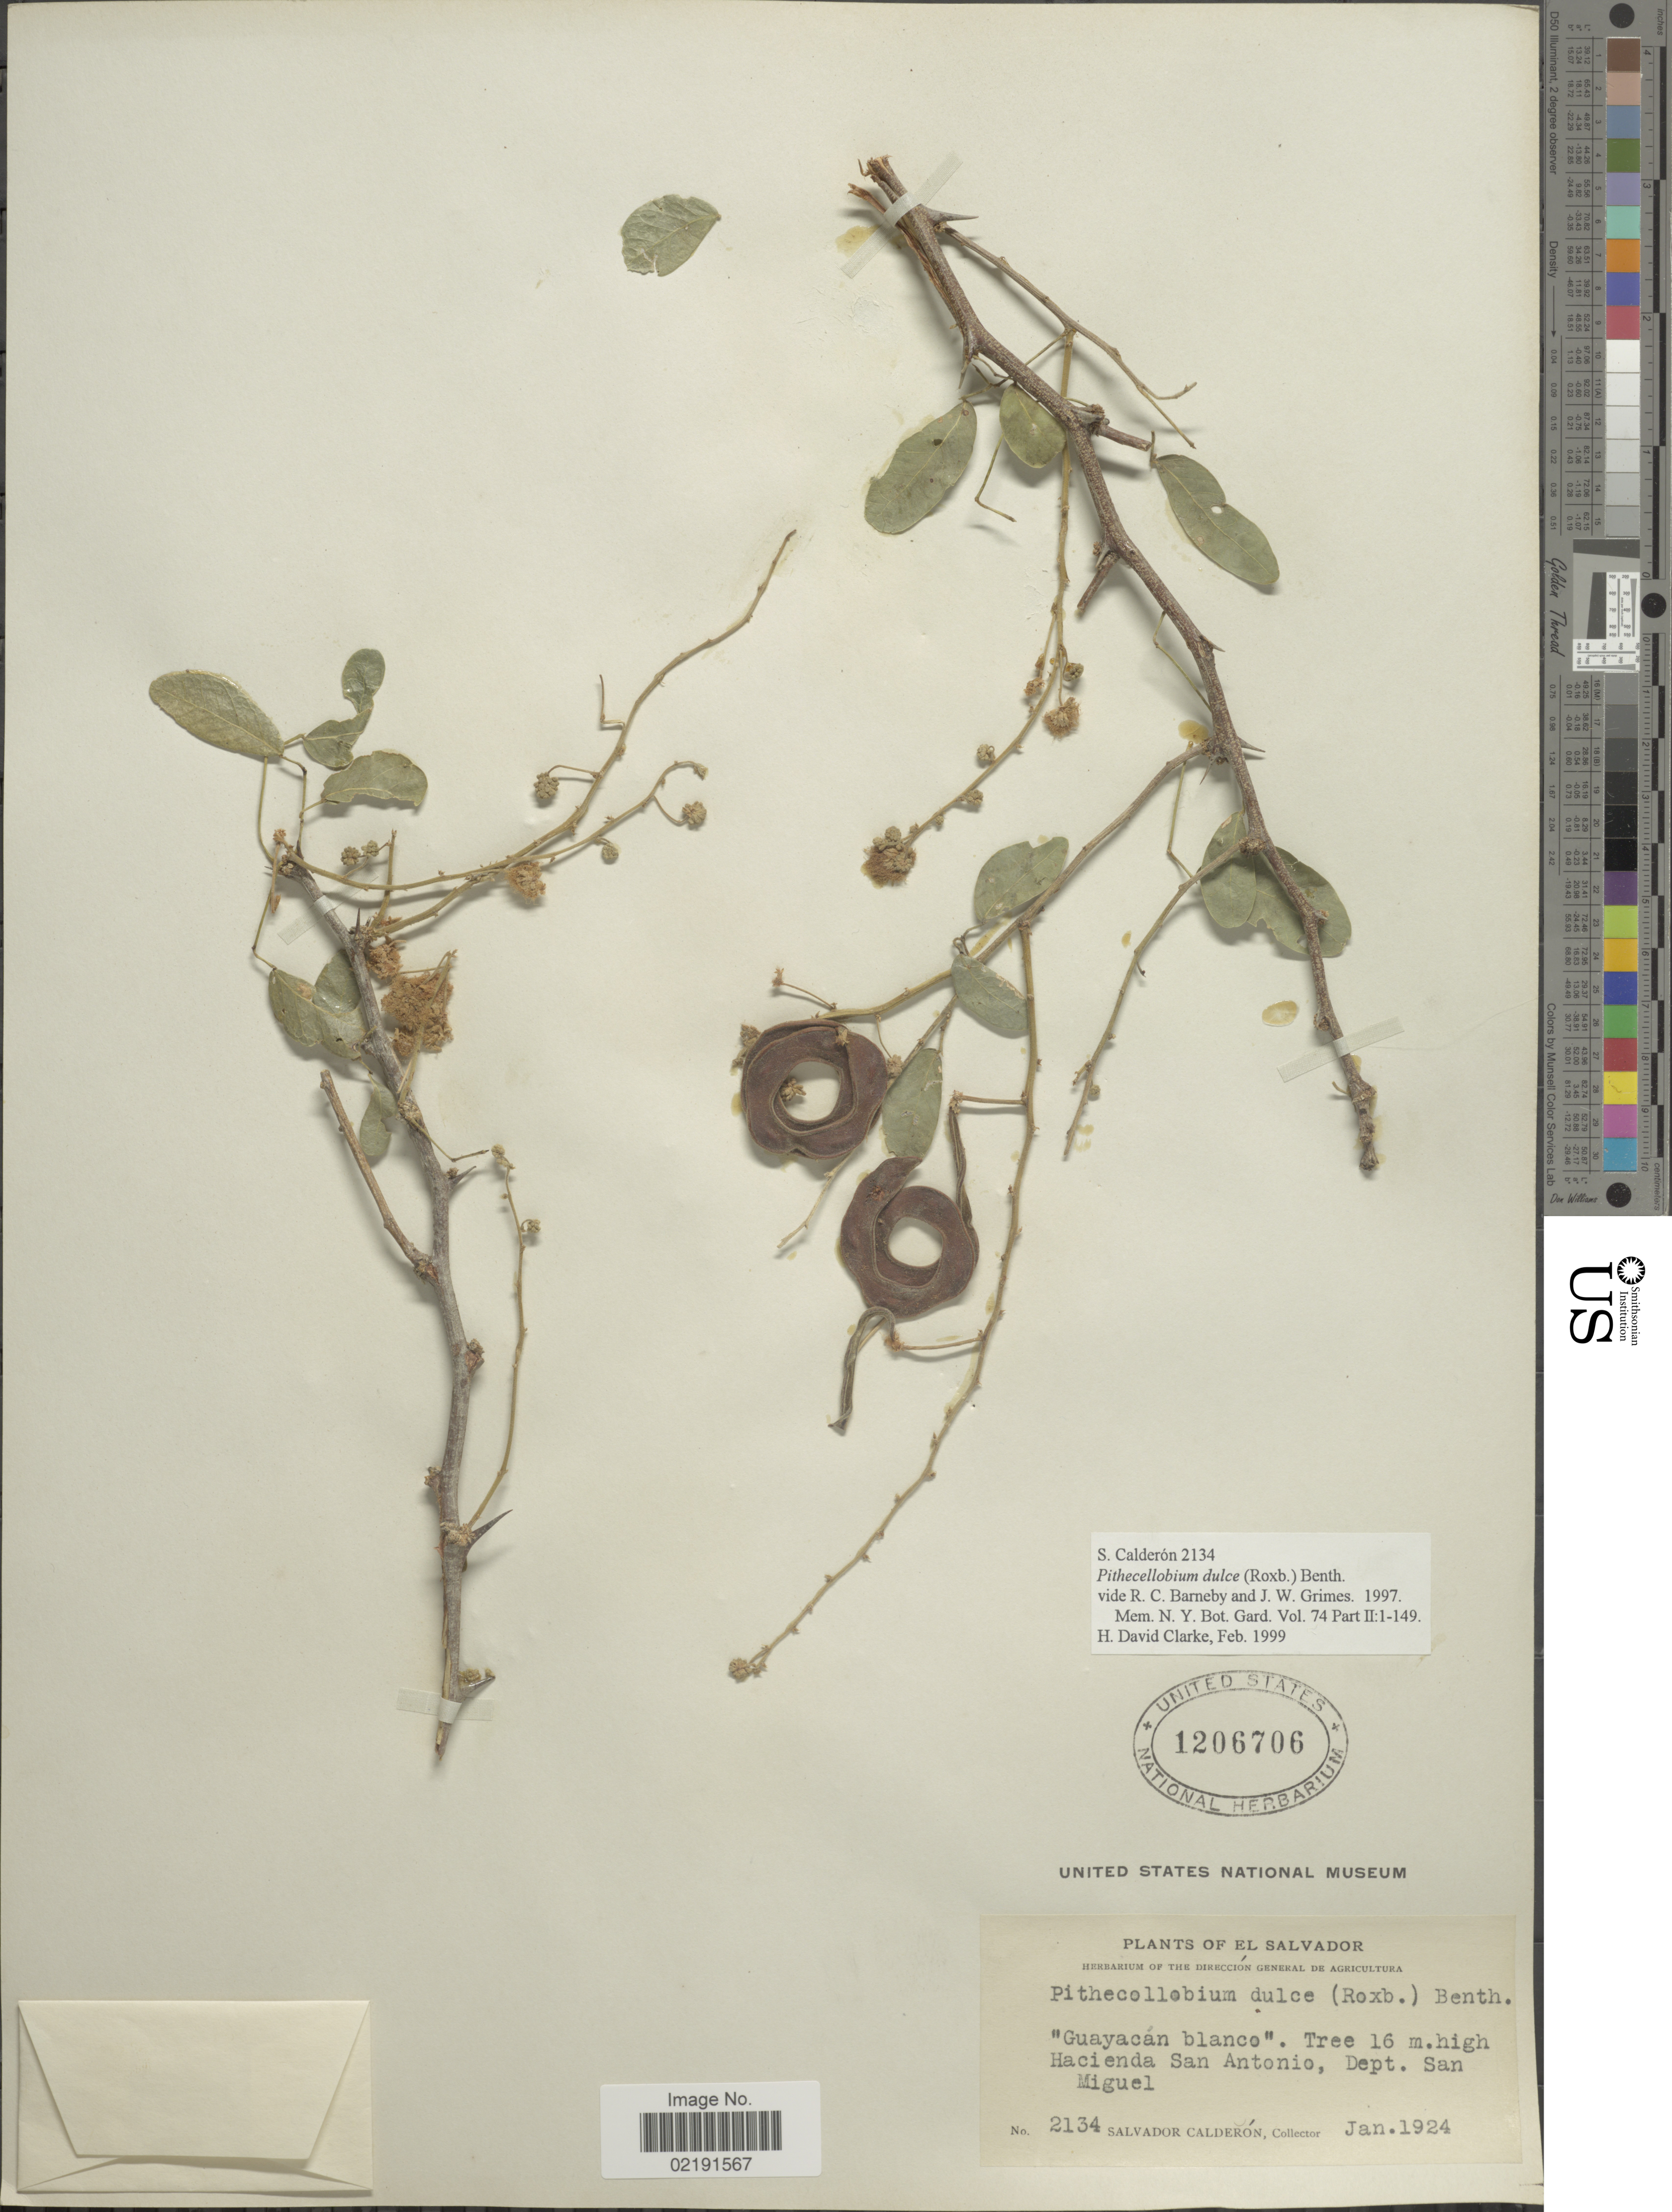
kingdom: Plantae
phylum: Tracheophyta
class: Magnoliopsida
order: Fabales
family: Fabaceae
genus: Pithecellobium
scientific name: Pithecellobium dulce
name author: (Roxb.) Benth.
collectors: S. Calderón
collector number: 2134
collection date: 1924-01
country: El Salvador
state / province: San Miguel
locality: Hacienda San Antonio, Dept. San Miguel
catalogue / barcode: US 1206706